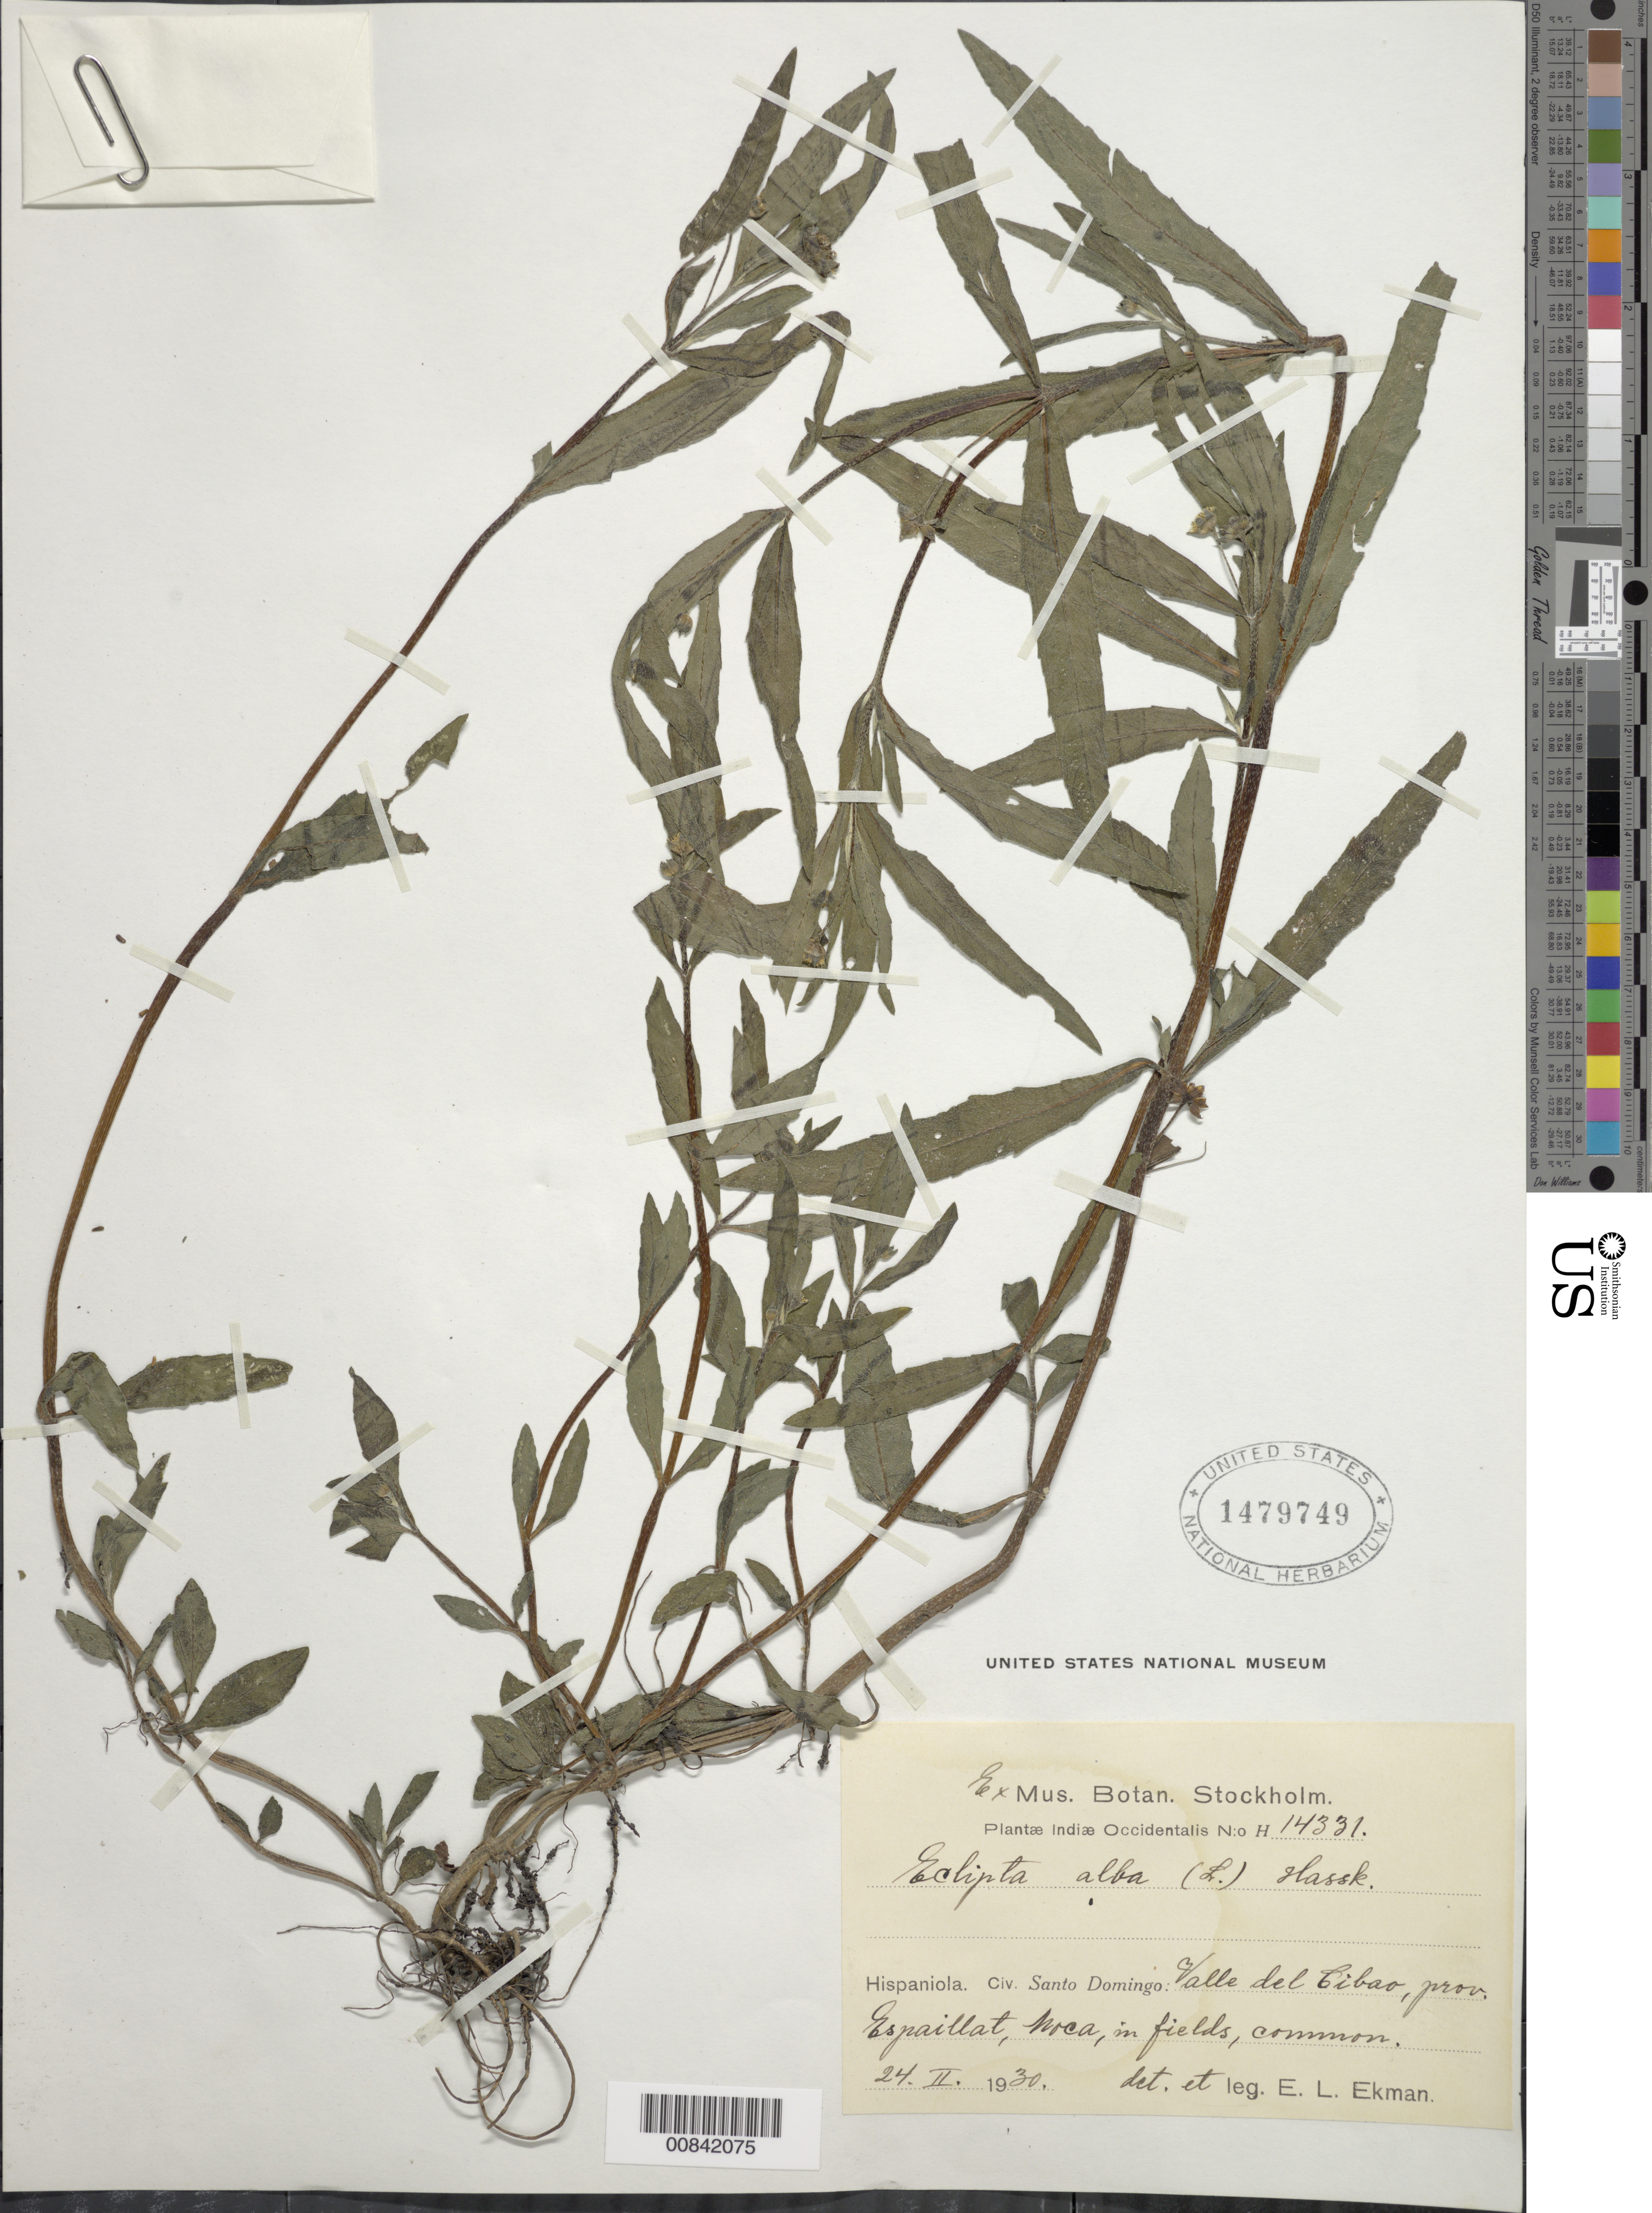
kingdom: Plantae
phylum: Tracheophyta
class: Magnoliopsida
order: Asterales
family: Asteraceae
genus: Eclipta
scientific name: Eclipta prostrata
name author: (L.) L.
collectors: E. L. Ekman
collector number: H 14331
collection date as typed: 24 Feb 1930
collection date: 1930-02-24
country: Dominican Republic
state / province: Espaillat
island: Hispaniola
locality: Valle del Cibao, Moca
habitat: In fields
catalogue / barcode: US 1479749